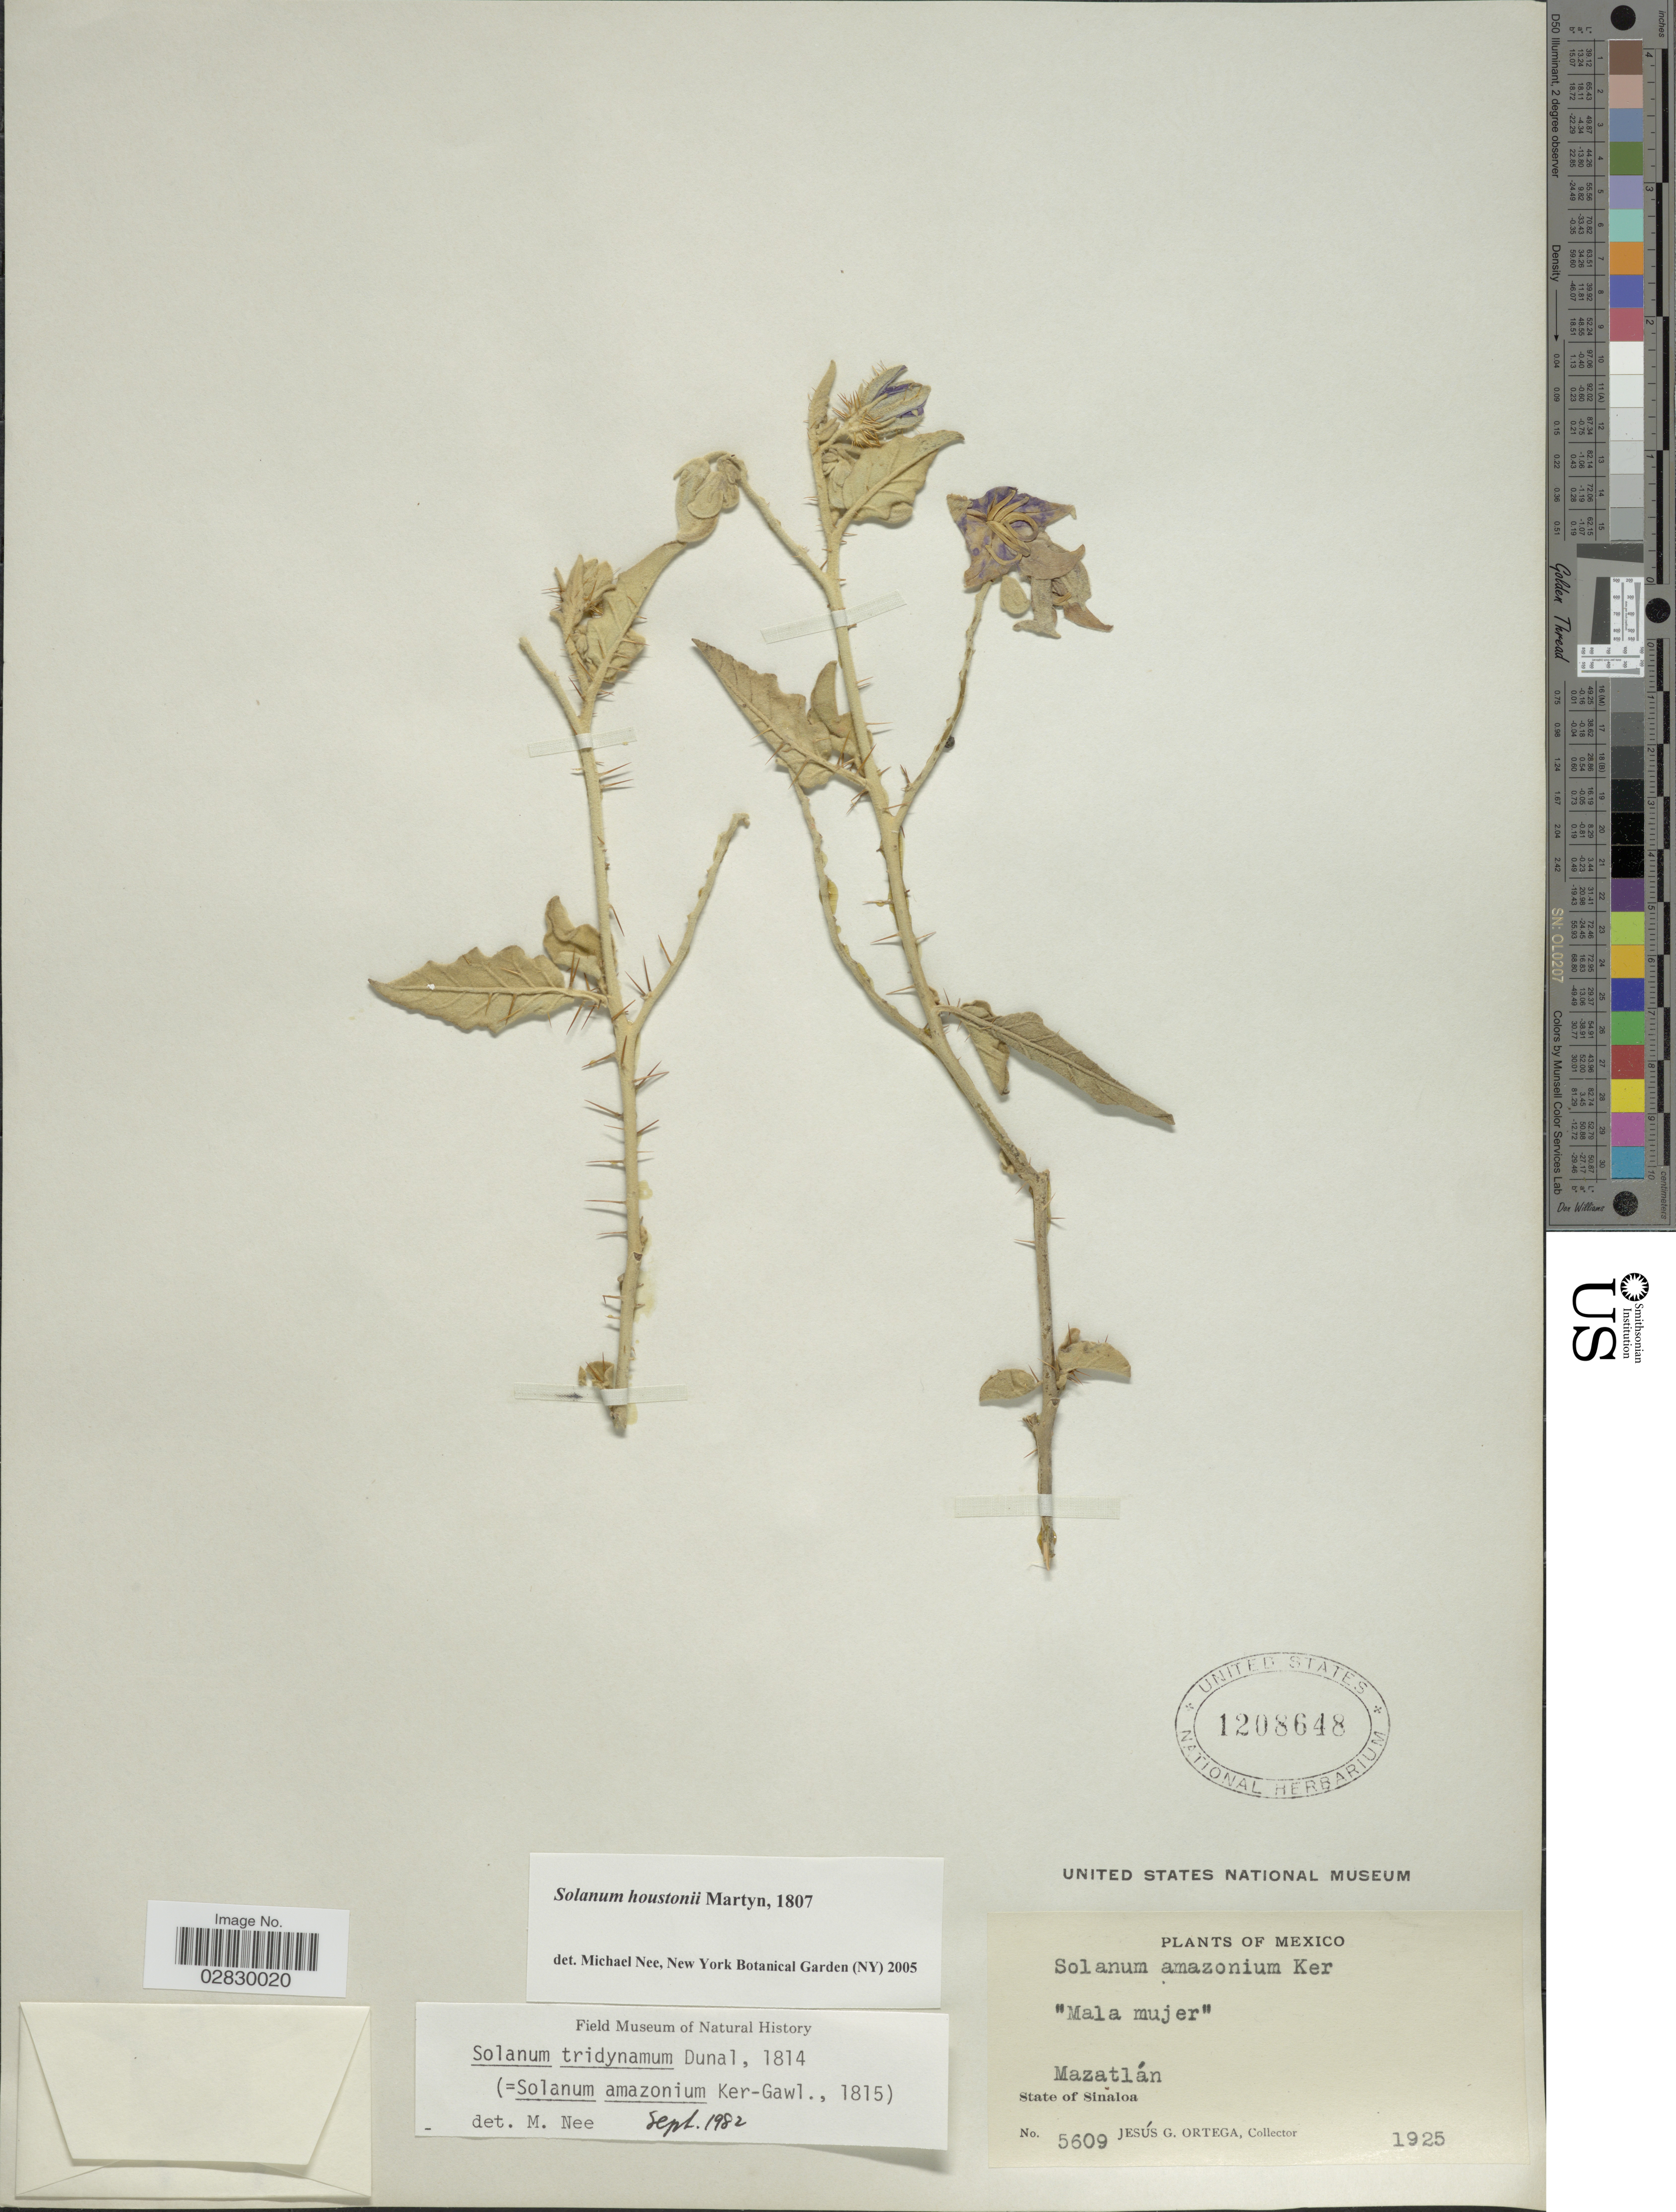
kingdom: Plantae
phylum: Tracheophyta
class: Magnoliopsida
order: Solanales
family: Solanaceae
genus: Solanum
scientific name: Solanum houstonii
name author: Dunal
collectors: J. Ortega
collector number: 5609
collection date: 1925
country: Mexico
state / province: Sinaloa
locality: Mazatlán.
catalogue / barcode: US 1208648